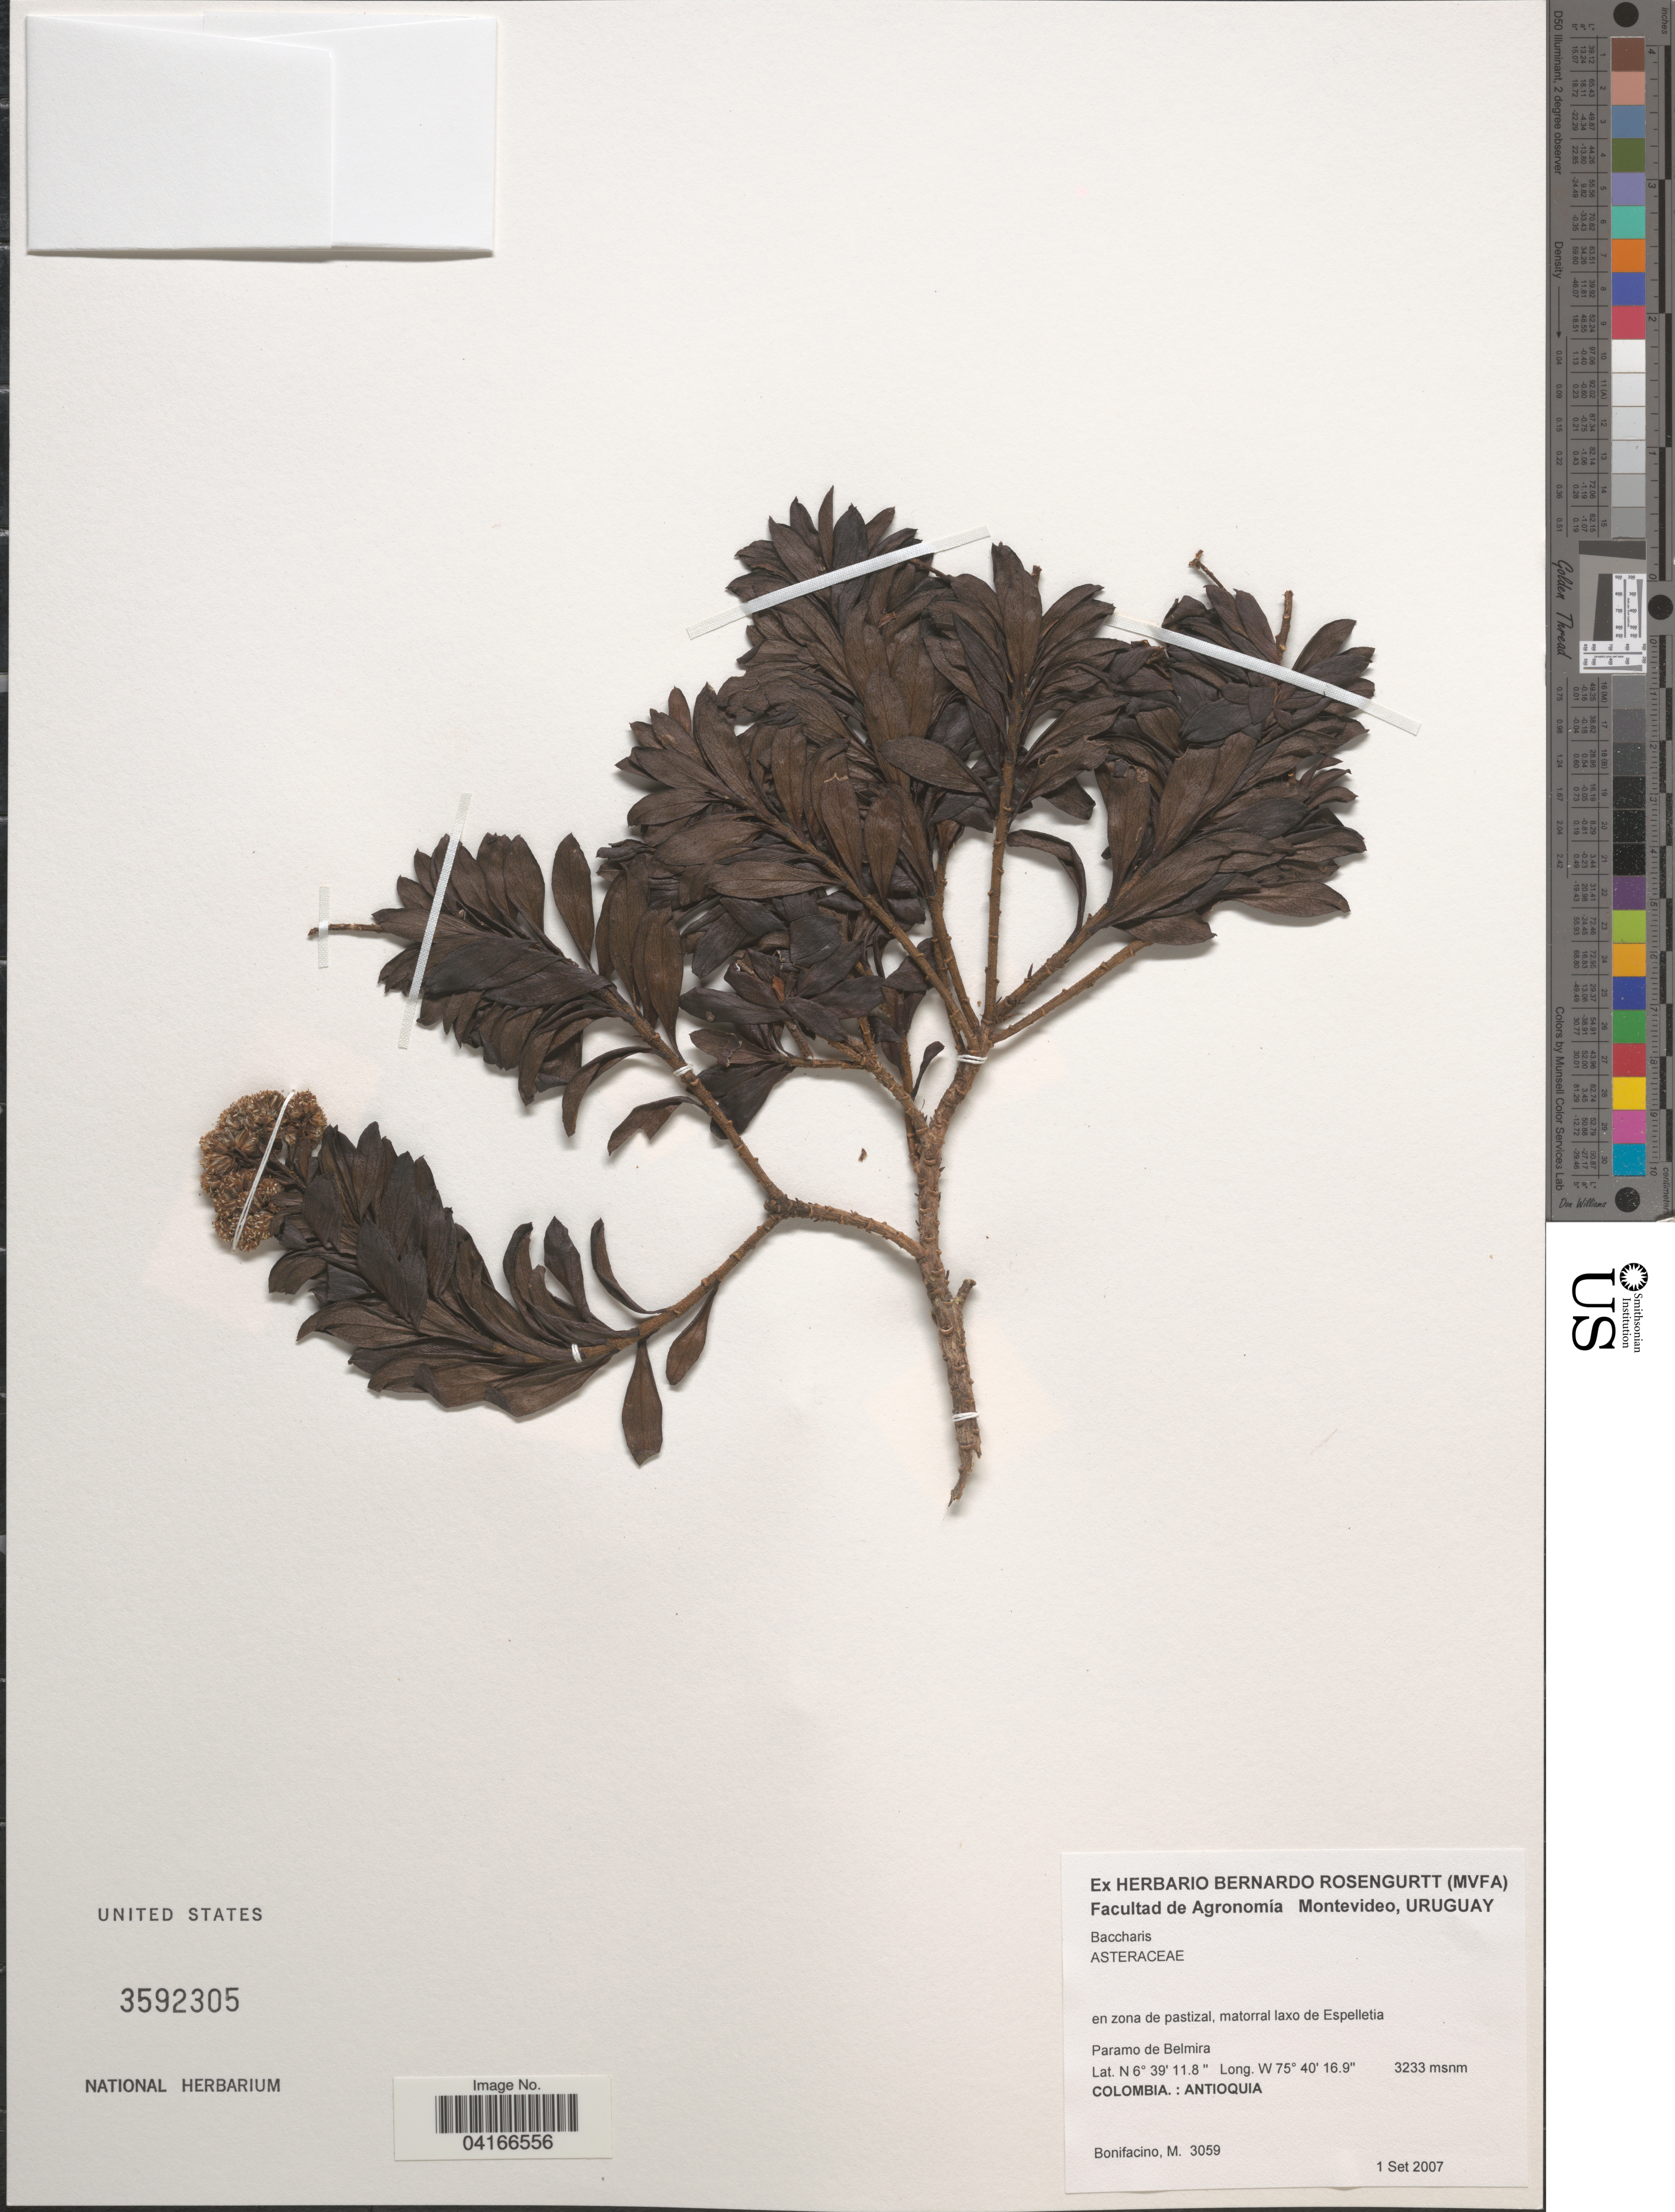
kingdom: Plantae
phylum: Tracheophyta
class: Magnoliopsida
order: Asterales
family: Asteraceae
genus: Baccharis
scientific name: Baccharis sp.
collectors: M. Bonifacino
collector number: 3059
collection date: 2007-09-01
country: Colombia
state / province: Antioquia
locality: Paramo de Belmira.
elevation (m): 3233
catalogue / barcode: US 3592305